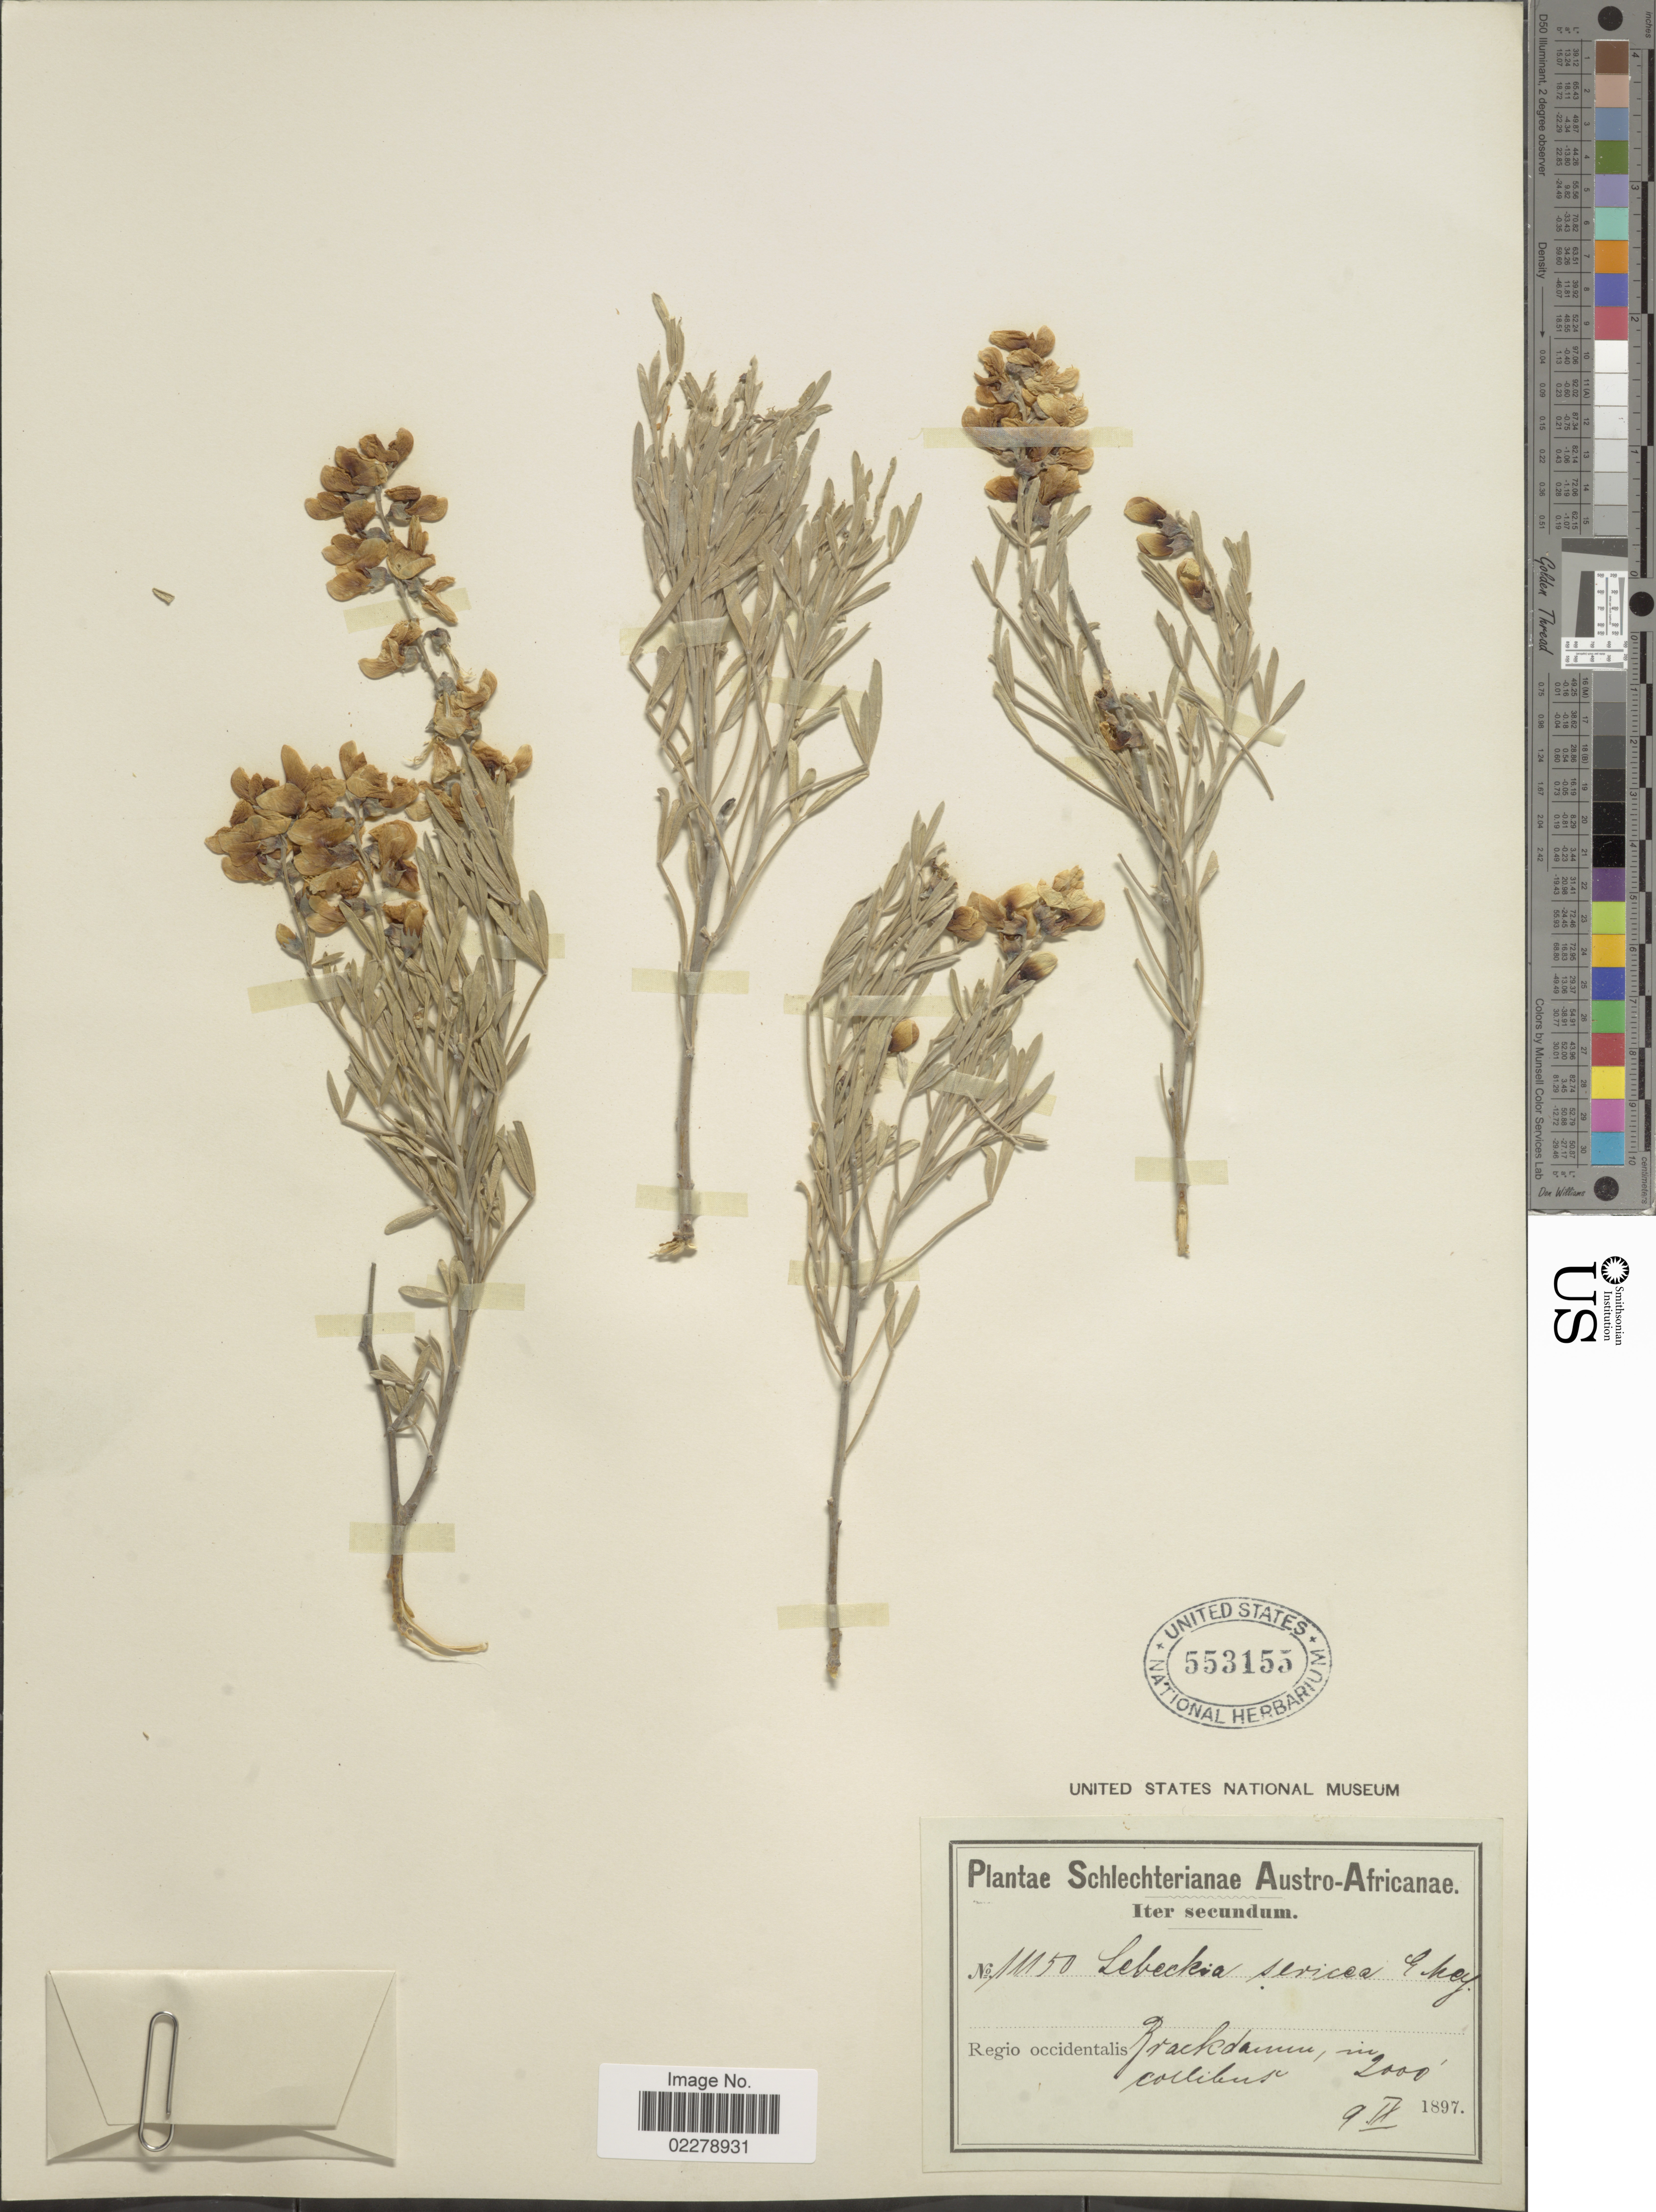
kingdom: Plantae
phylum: Tracheophyta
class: Magnoliopsida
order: Fabales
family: Fabaceae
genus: Lebeckia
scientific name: Lebeckia sericea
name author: Thunb.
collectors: Schlechter, --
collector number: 11150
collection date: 1897-09-09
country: South Africa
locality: Austro- Africanae. Regio occidentalis, Brackdamm, in collibus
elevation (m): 610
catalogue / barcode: US 553155